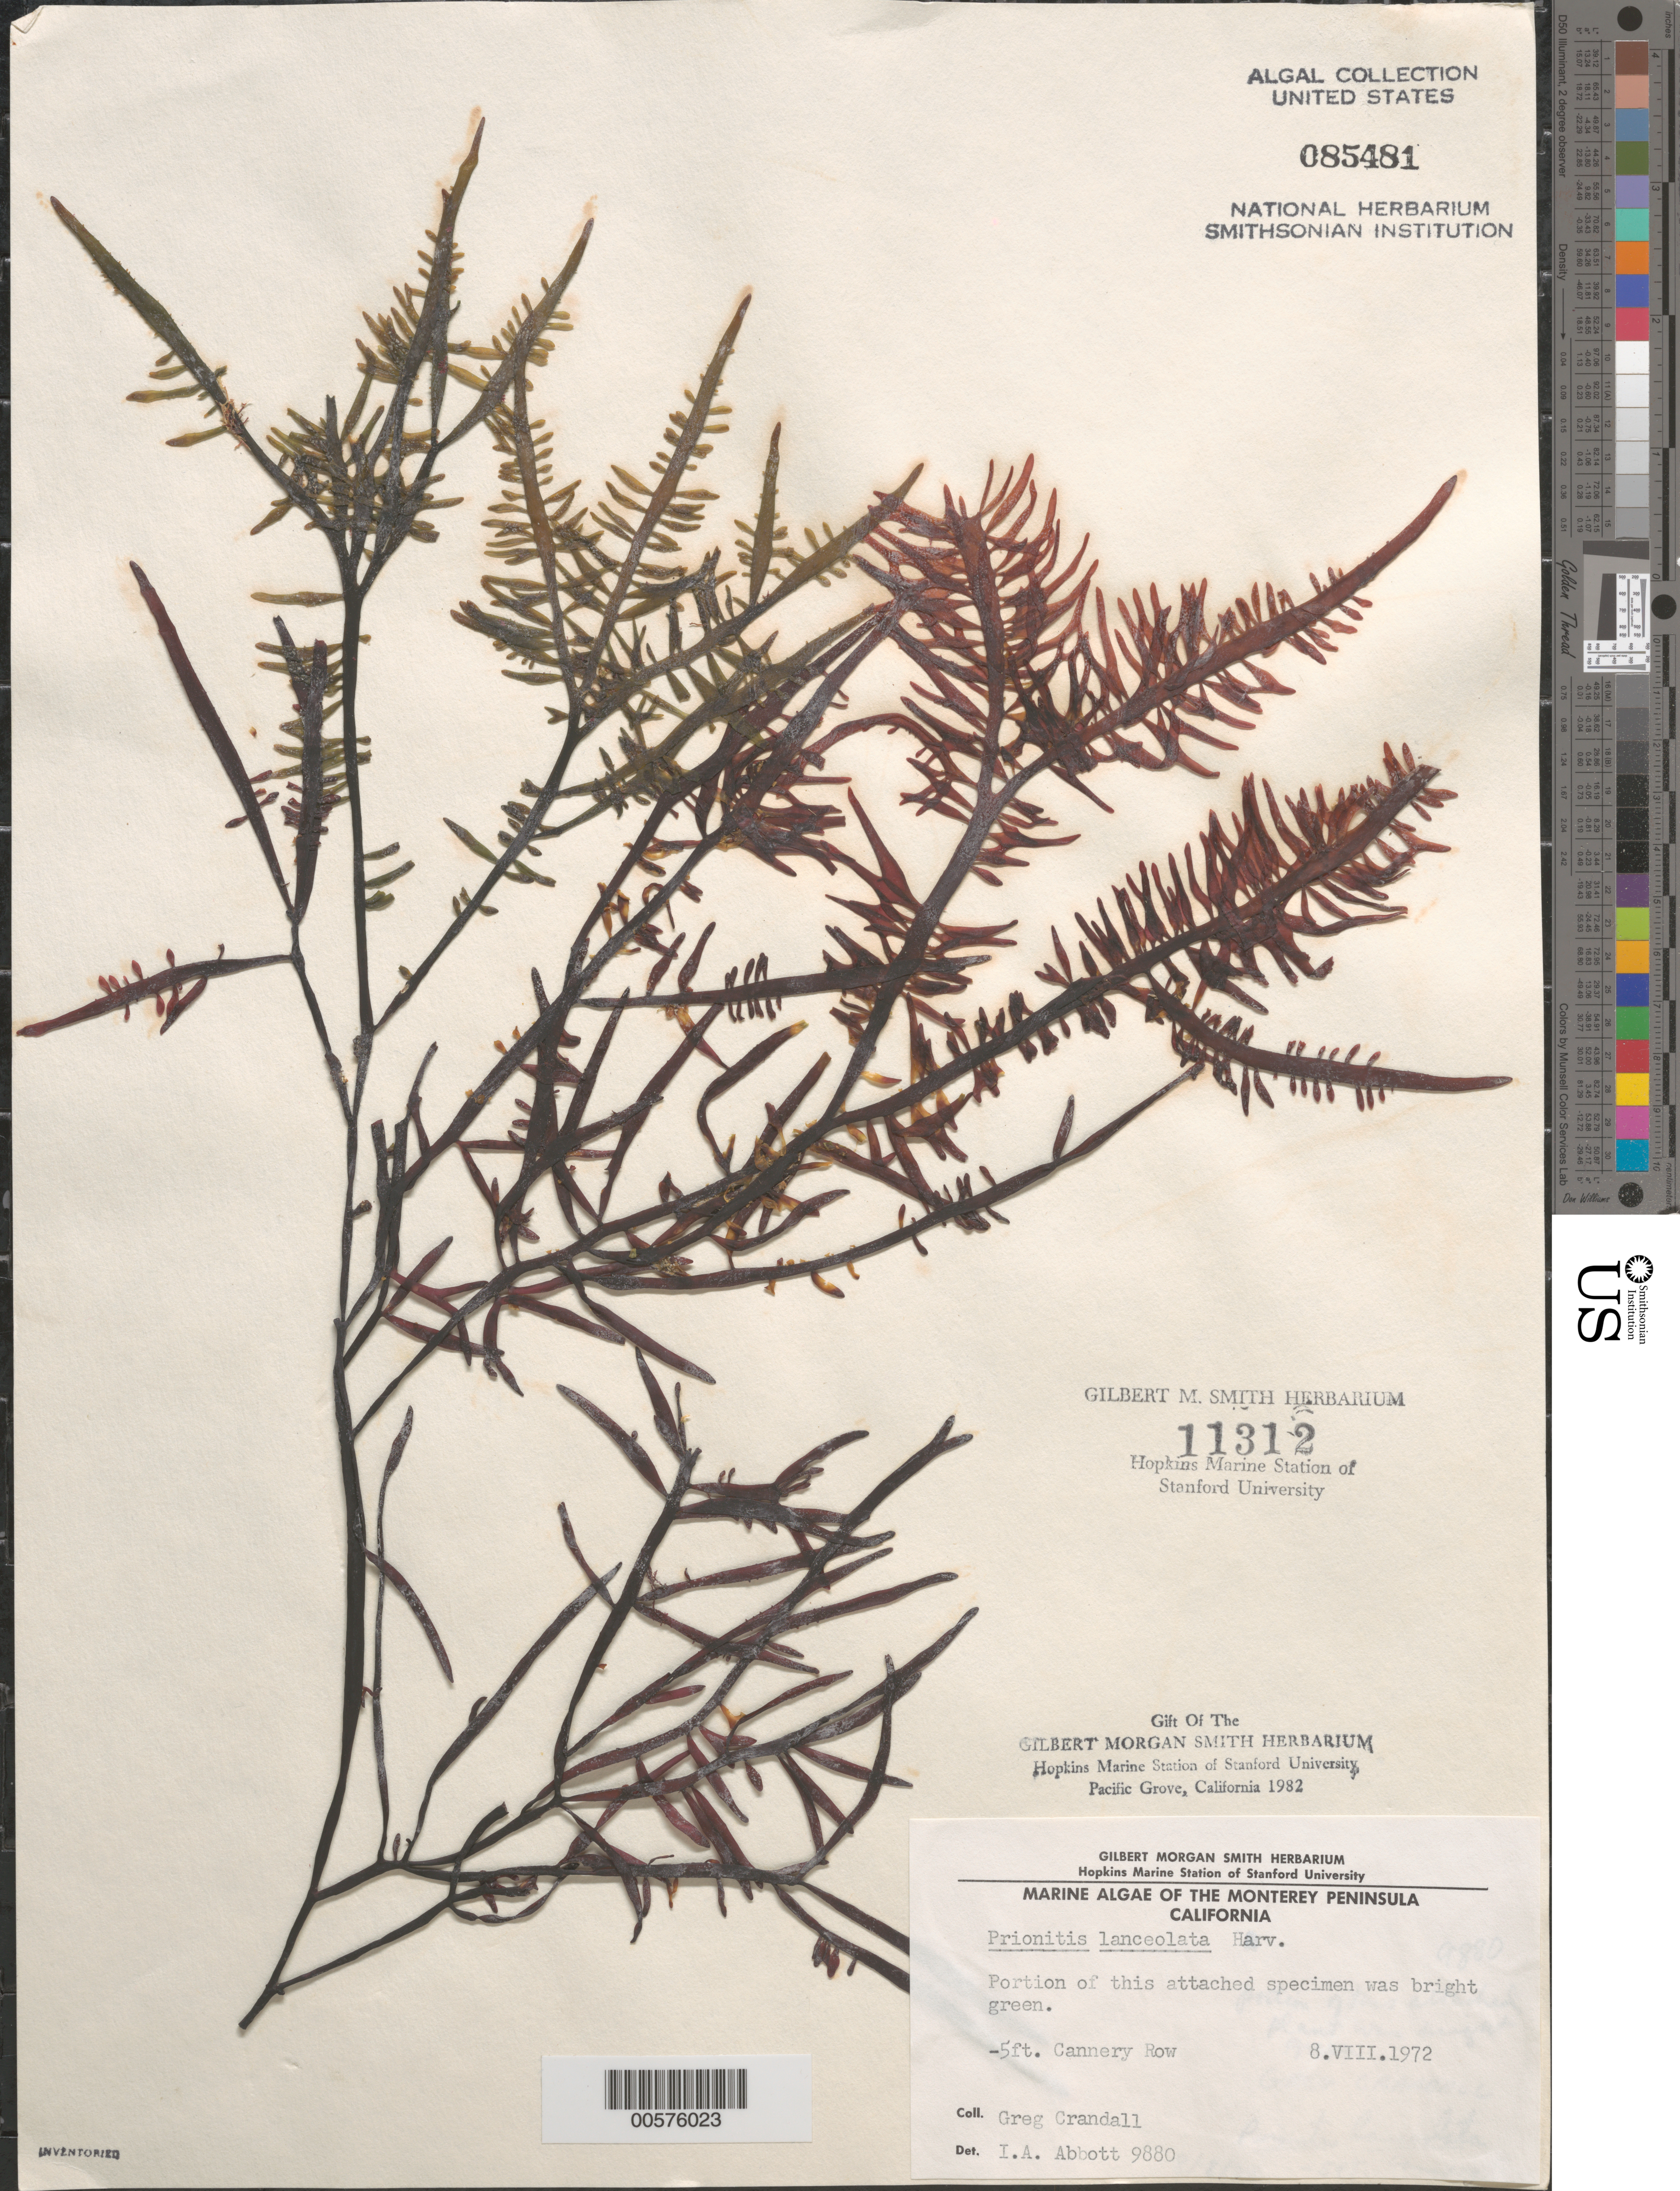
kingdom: Plantae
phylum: Rhodophyta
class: Florideophyceae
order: Cryptonemiales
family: Cryptonemiaceae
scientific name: Prionitis lanceolata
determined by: Abbott, Isabella A.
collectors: G. Crandall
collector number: IAA 9880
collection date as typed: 08 Aug 1972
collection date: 1972-08-08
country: United States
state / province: California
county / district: Monterey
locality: Cannery Row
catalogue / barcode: US 85481